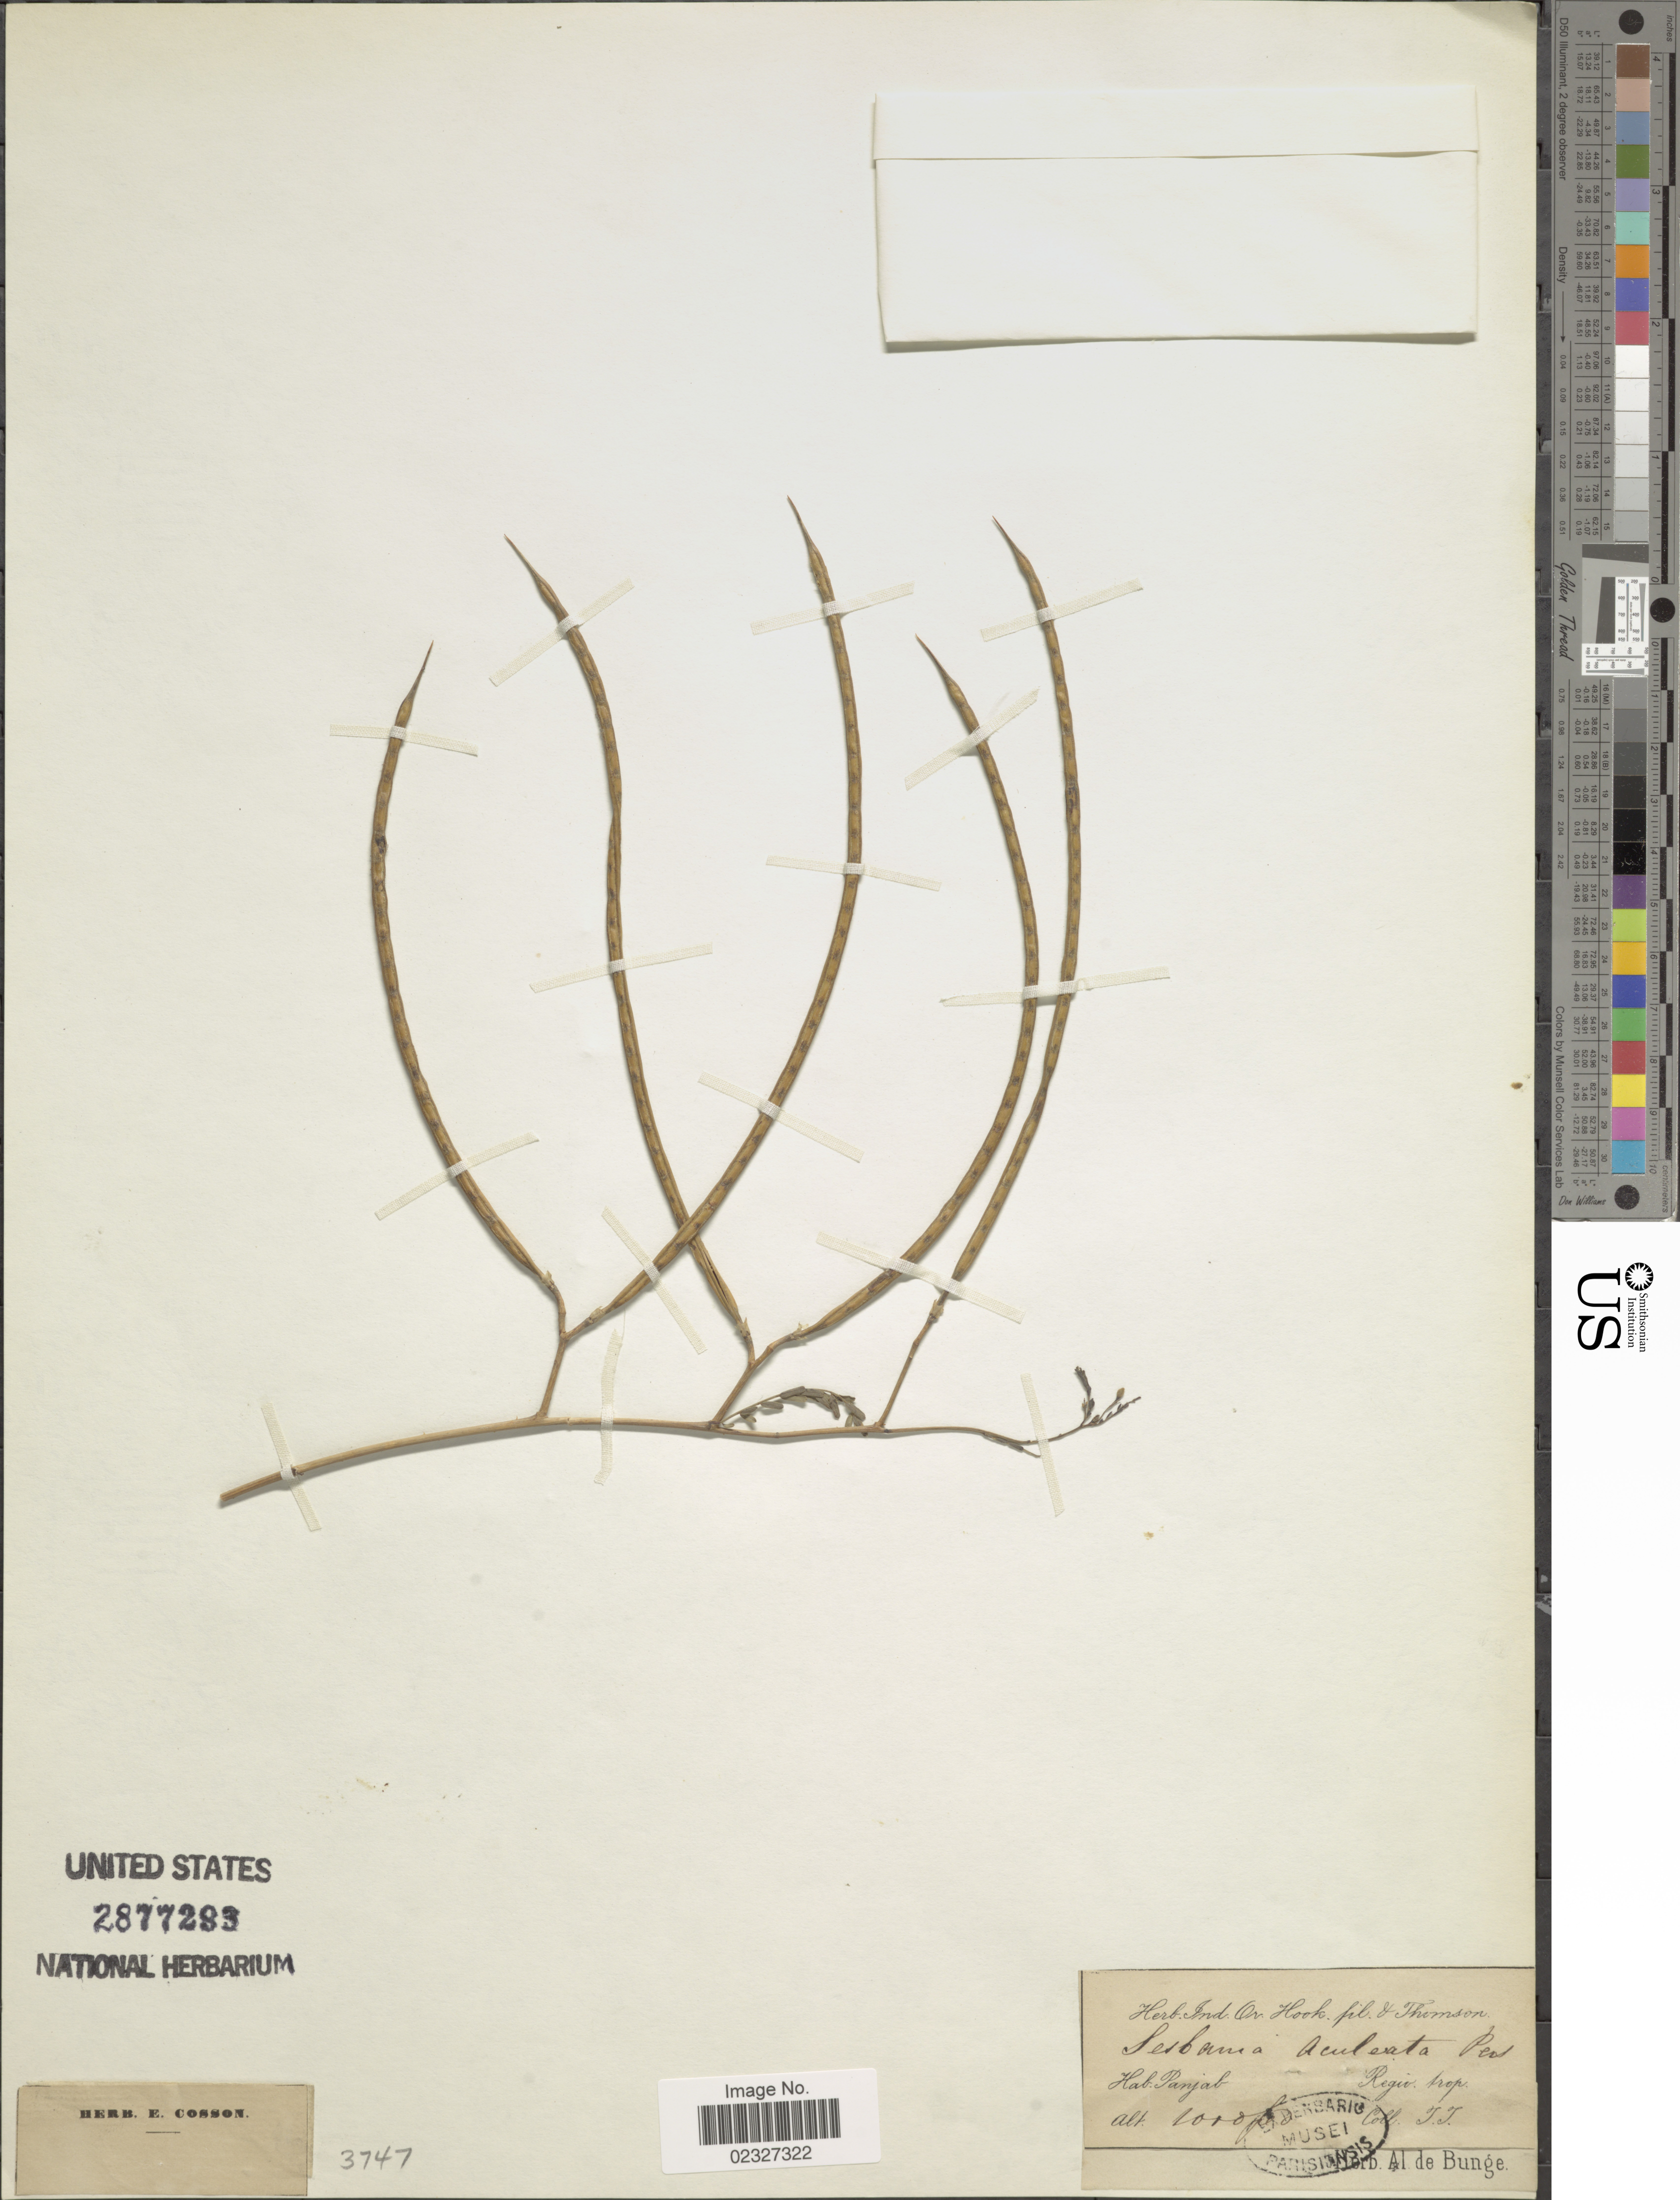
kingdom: Plantae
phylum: Tracheophyta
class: Magnoliopsida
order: Fabales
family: Fabaceae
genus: Sesbania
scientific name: Sesbania bispinosa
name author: (Jacq.) Steud.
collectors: T. Thompson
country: India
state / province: Punjab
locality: Panjab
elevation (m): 305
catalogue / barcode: US 2877283